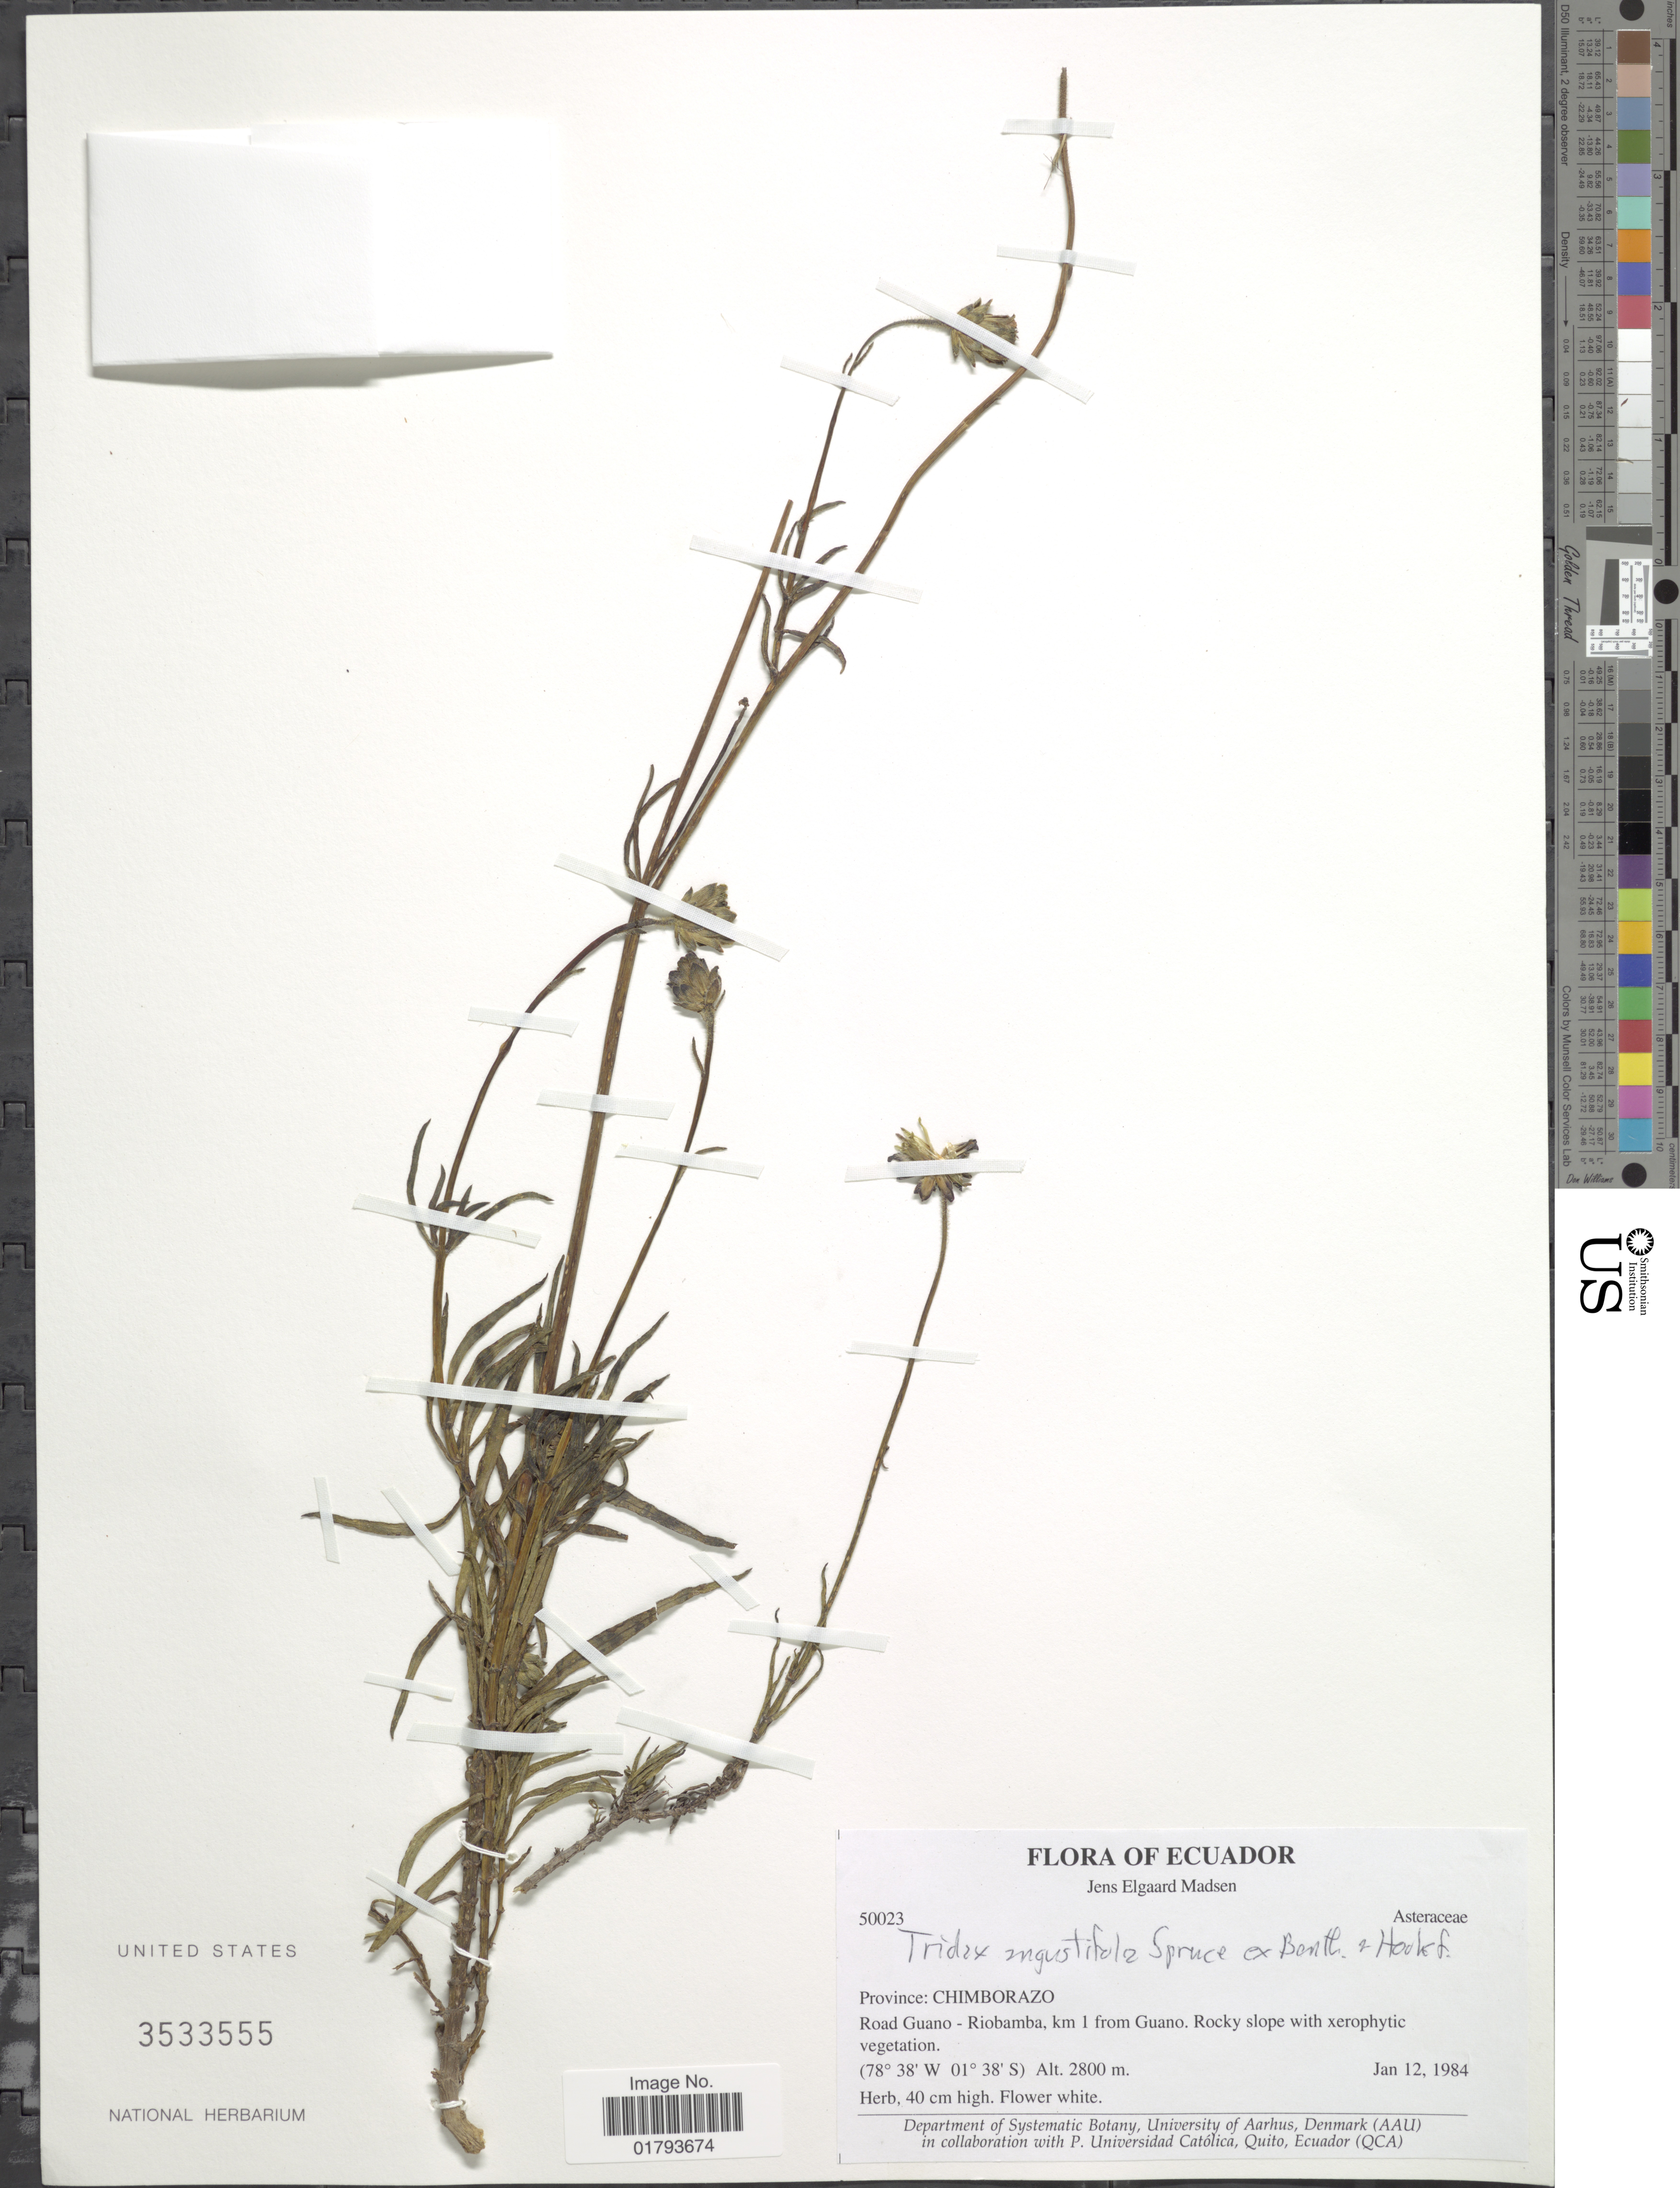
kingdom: Plantae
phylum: Tracheophyta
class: Magnoliopsida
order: Asterales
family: Asteraceae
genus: Tridax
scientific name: Tridax angustifolia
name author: Spruce ex Benth. & Hook. f.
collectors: J. E. Madsen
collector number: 50023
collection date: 1984-01-12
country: Ecuador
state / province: Chimborazo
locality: Road Guano - Riobamba, km 1 from Guano, Rocky slope with xerophytic vegetation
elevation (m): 2800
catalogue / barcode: US 3533555